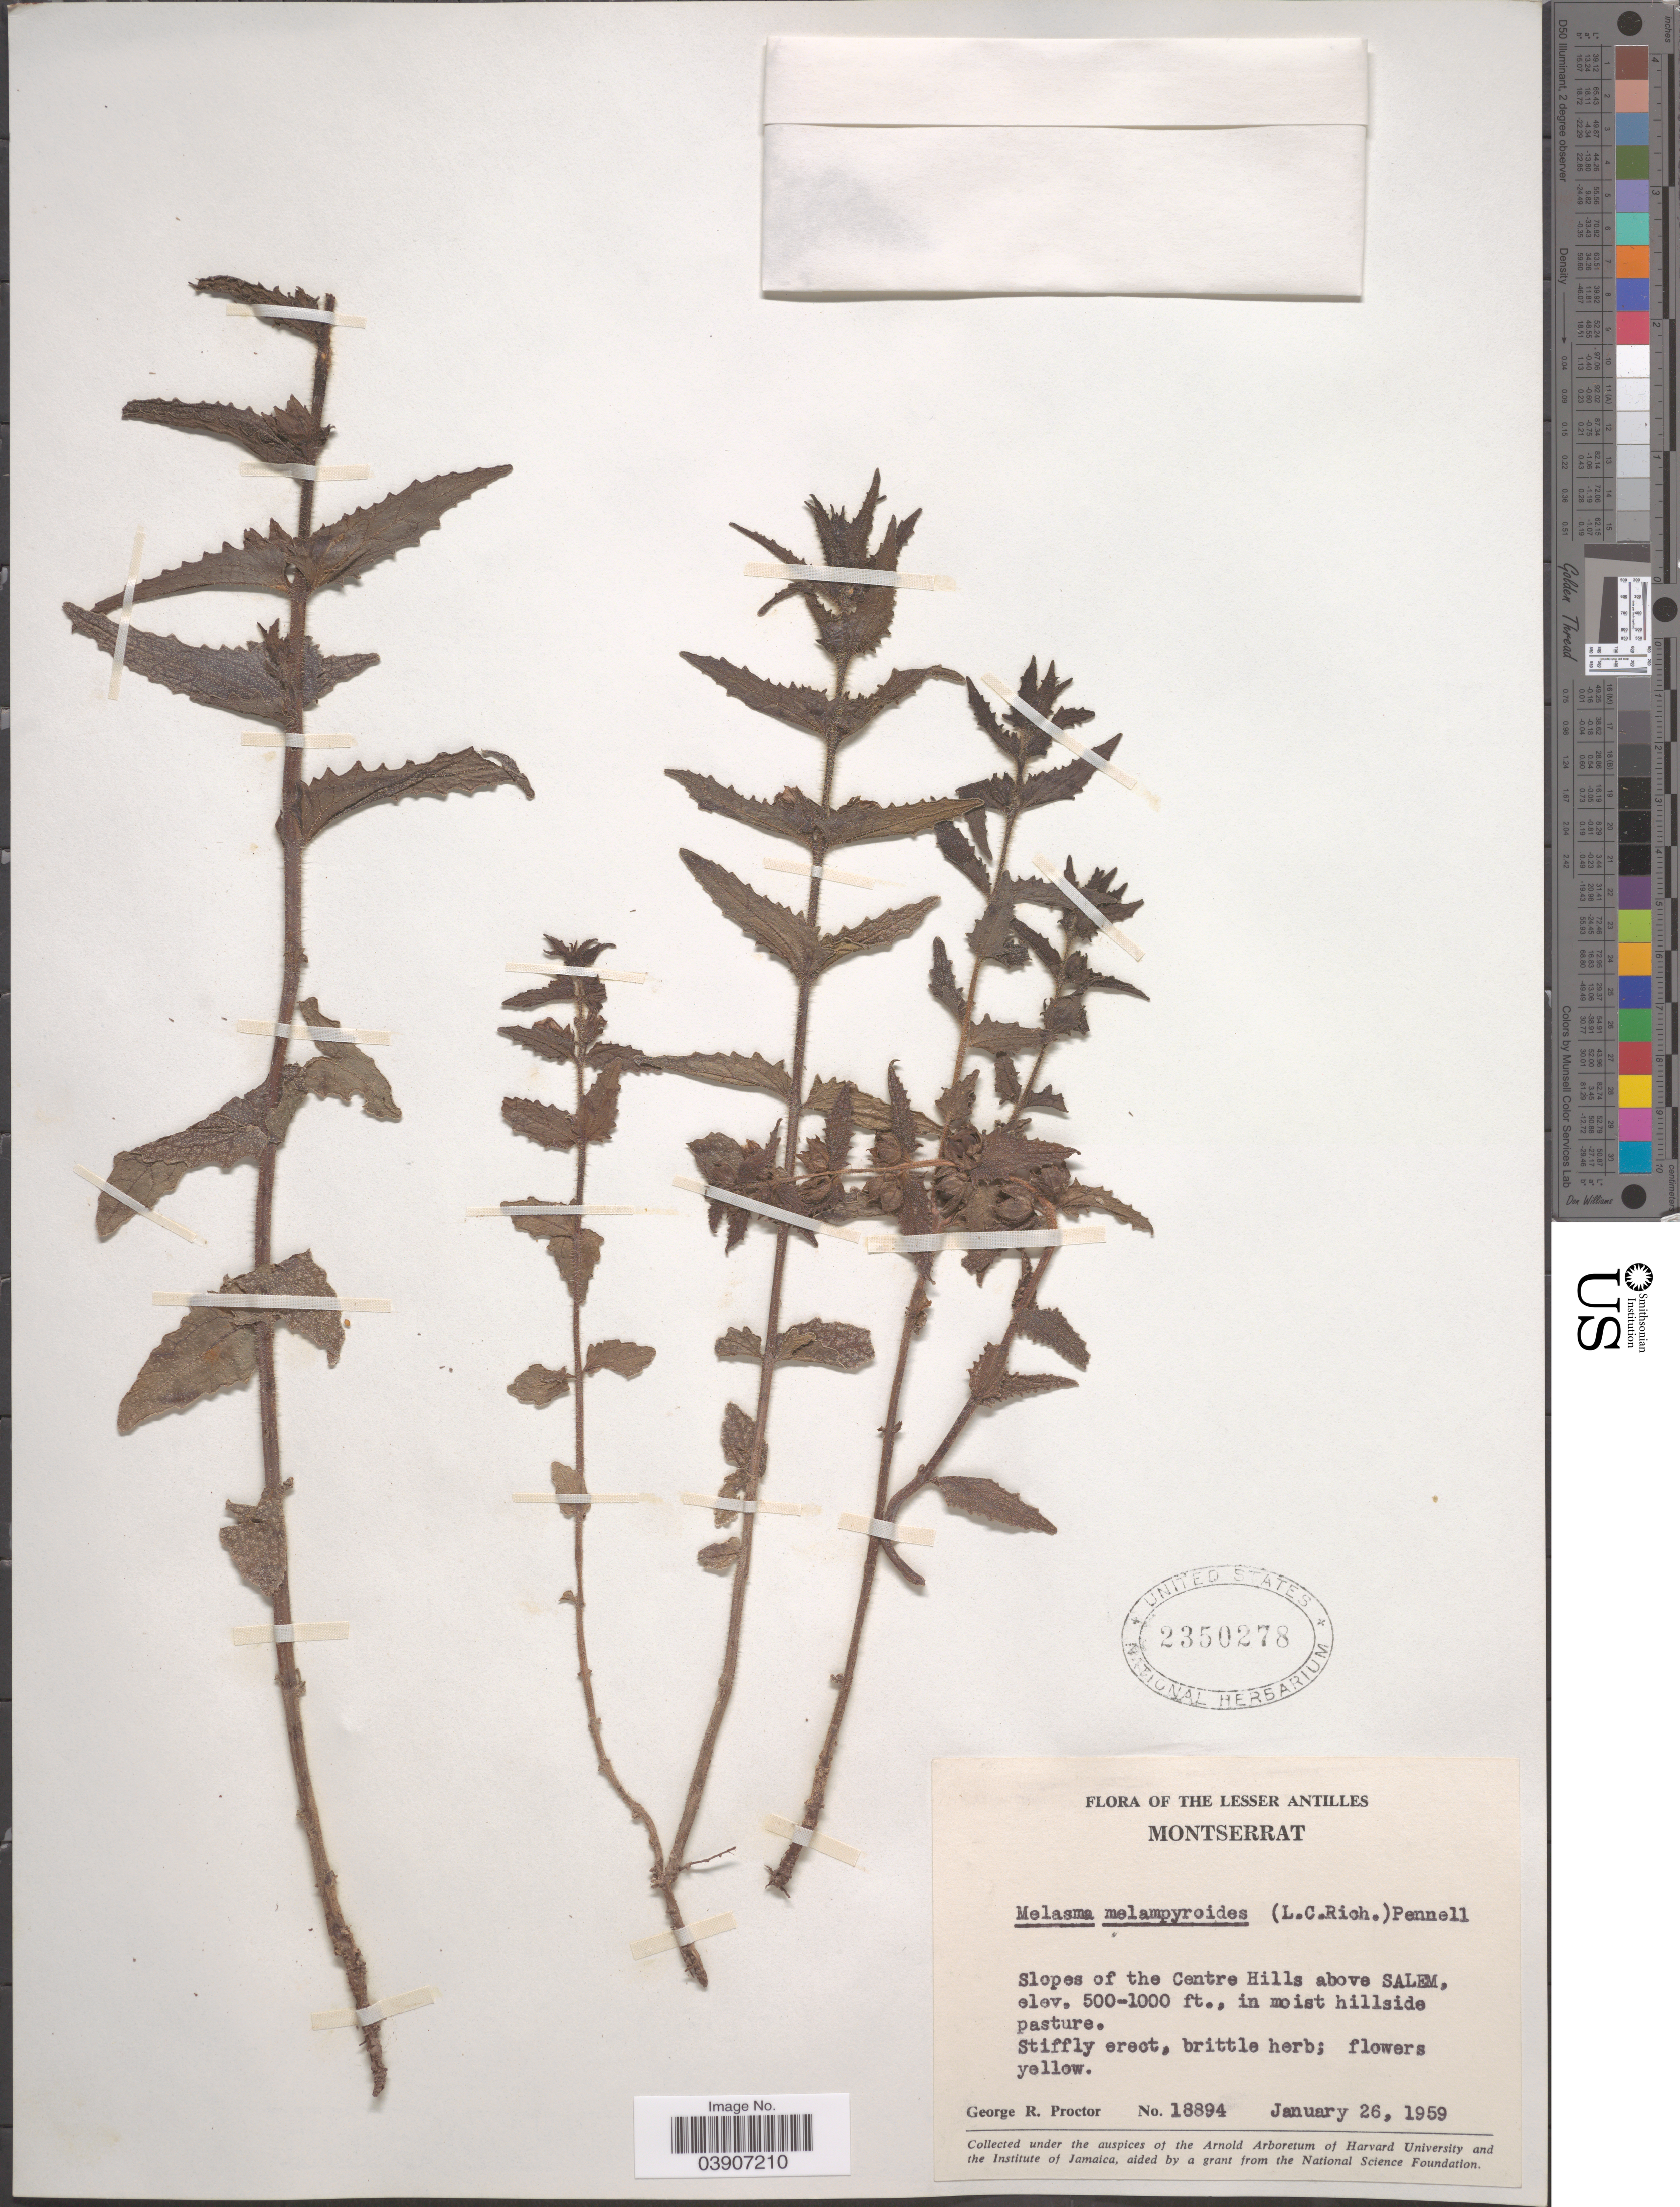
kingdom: Plantae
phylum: Tracheophyta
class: Magnoliopsida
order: Lamiales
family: Orobanchaceae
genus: Alectra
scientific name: Alectra aspera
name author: (Cham. & Schltdl.) L.O. Williams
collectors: G. R. Proctor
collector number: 18894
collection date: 1959-01-26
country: Montserrat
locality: The Lesser Antilles. Slopes of the Centre Hills above Salem.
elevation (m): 152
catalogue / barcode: US 2350278